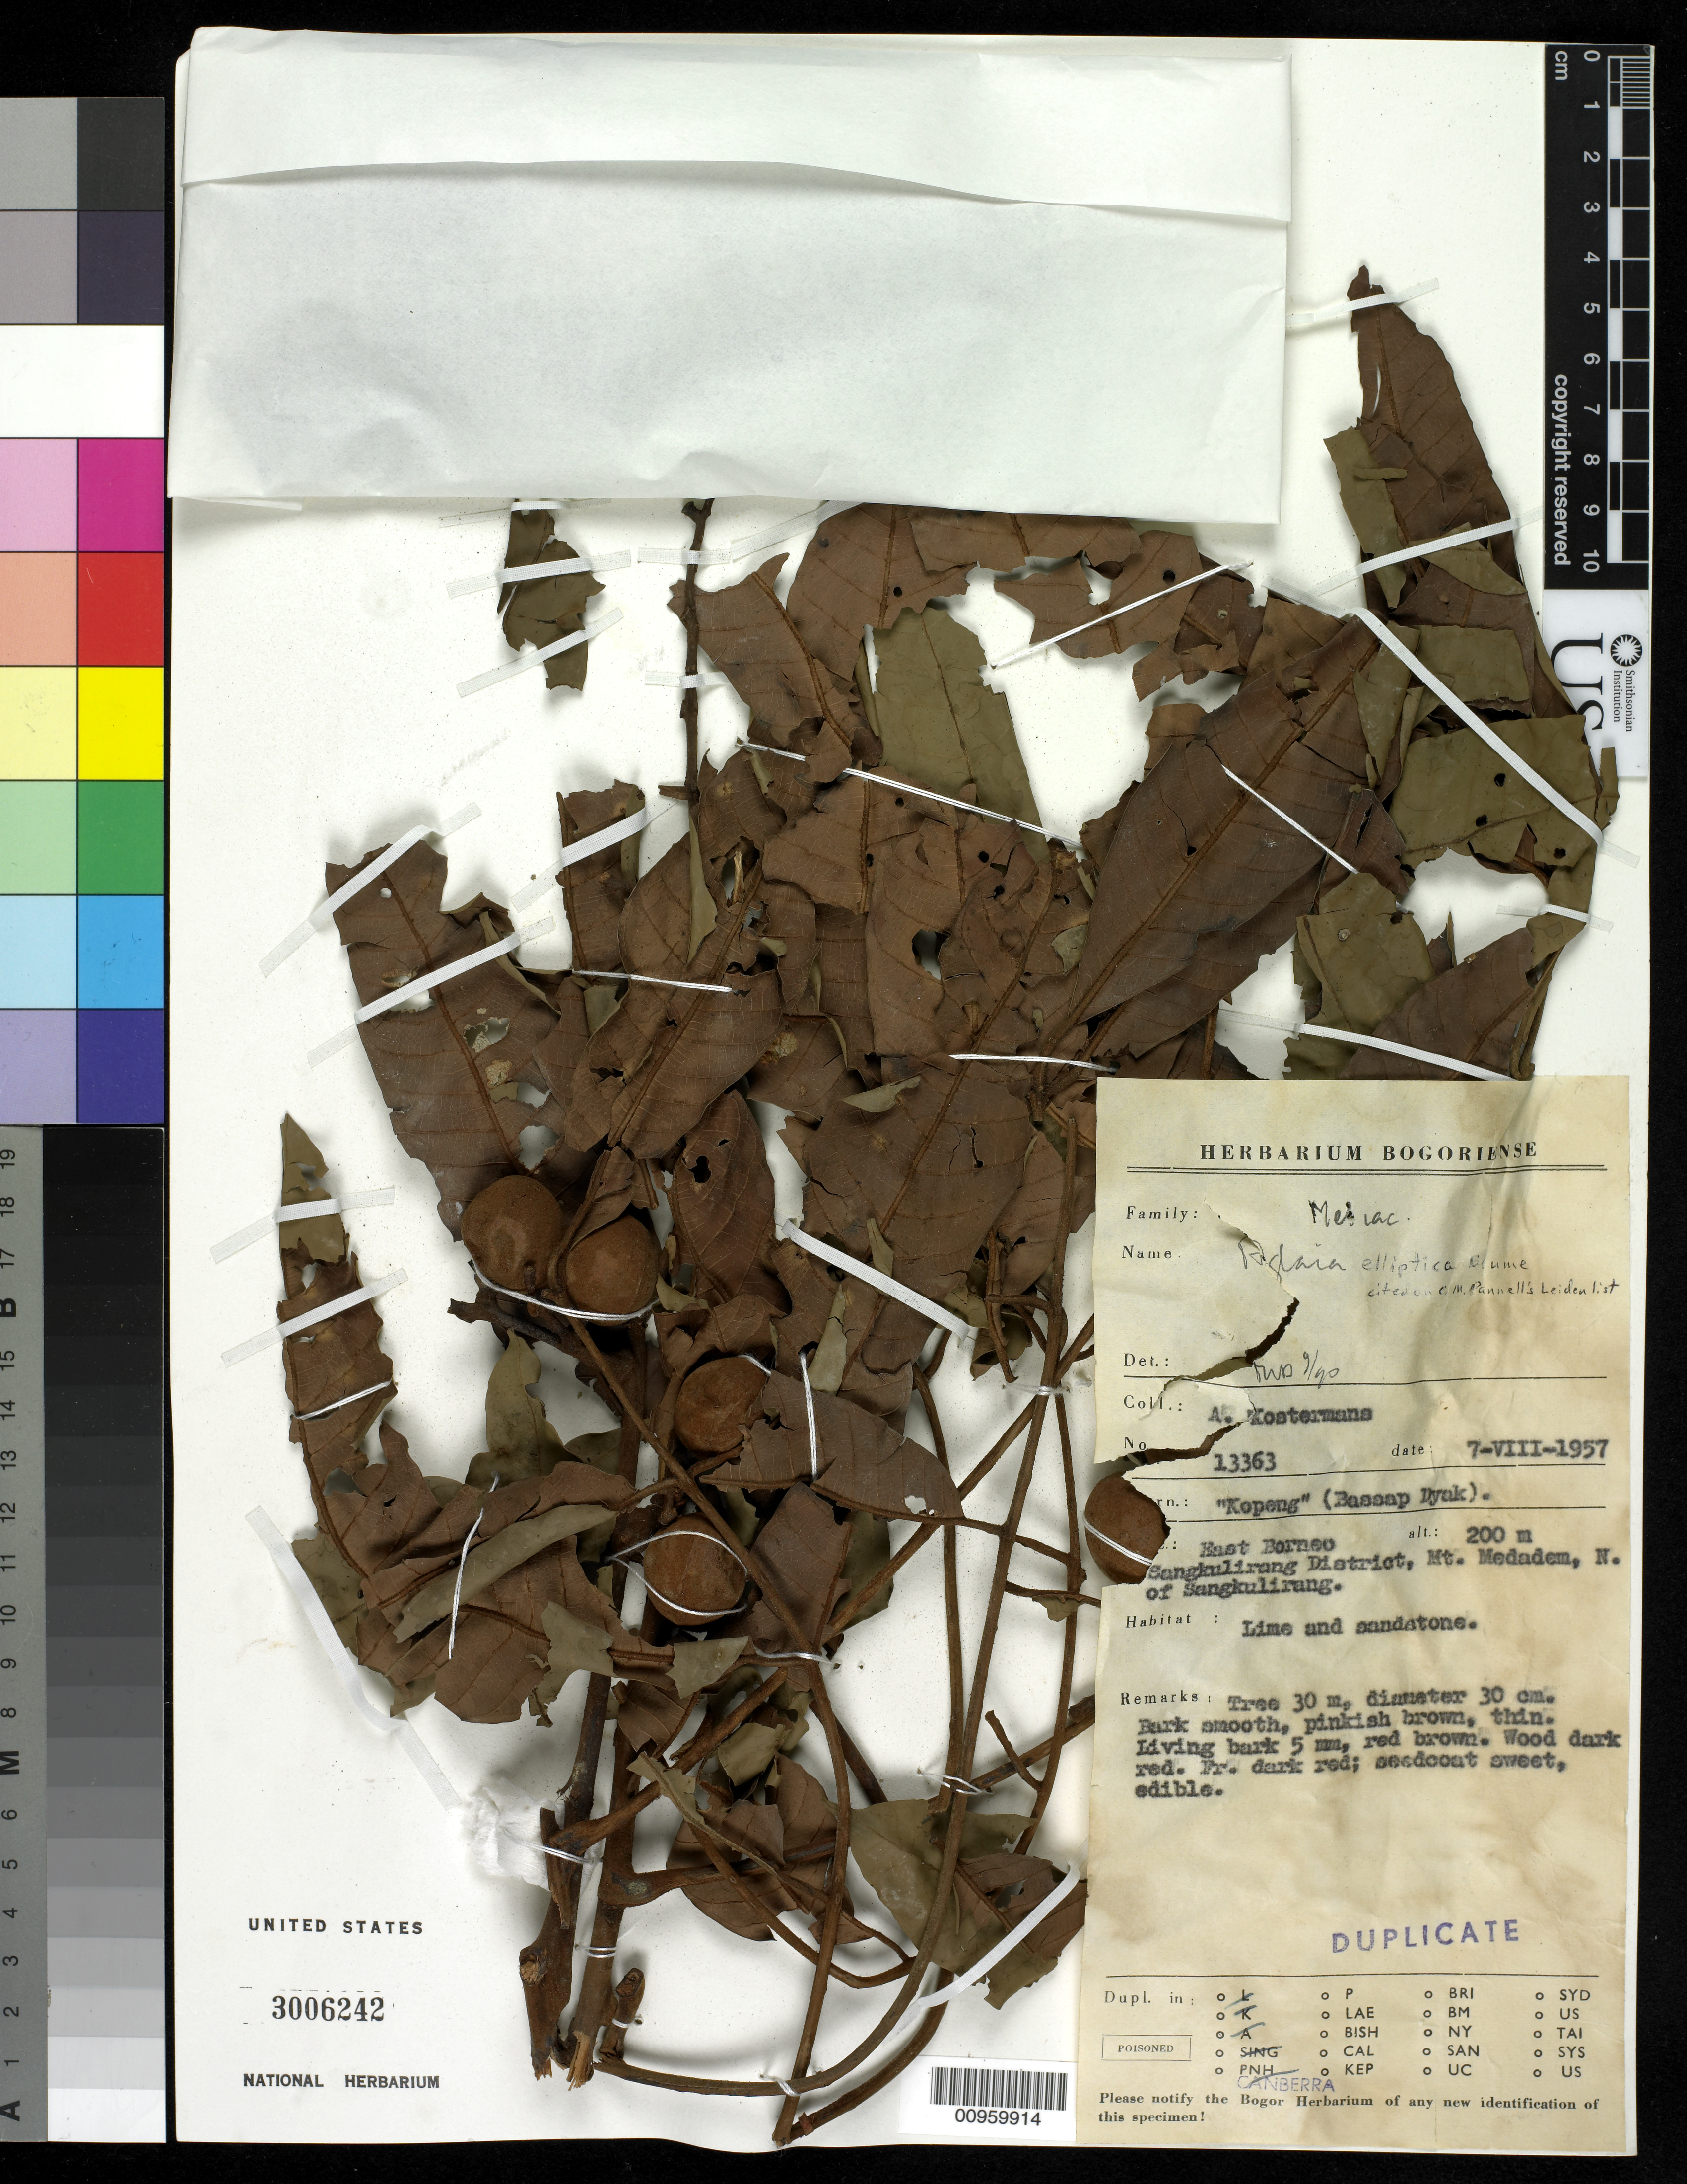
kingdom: Plantae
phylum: Tracheophyta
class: Magnoliopsida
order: Sapindales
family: Meliaceae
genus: Aglaia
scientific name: Aglaia elliptica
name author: Blume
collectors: A. J. G. Kostermans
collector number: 13363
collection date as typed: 07 Aug 1957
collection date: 1957-08-07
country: Indonesia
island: Borneo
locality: East Borneo, Sangkulirang District, Mt. Medadem, N. of Sangkulirang.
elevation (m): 200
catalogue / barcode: US 3006242